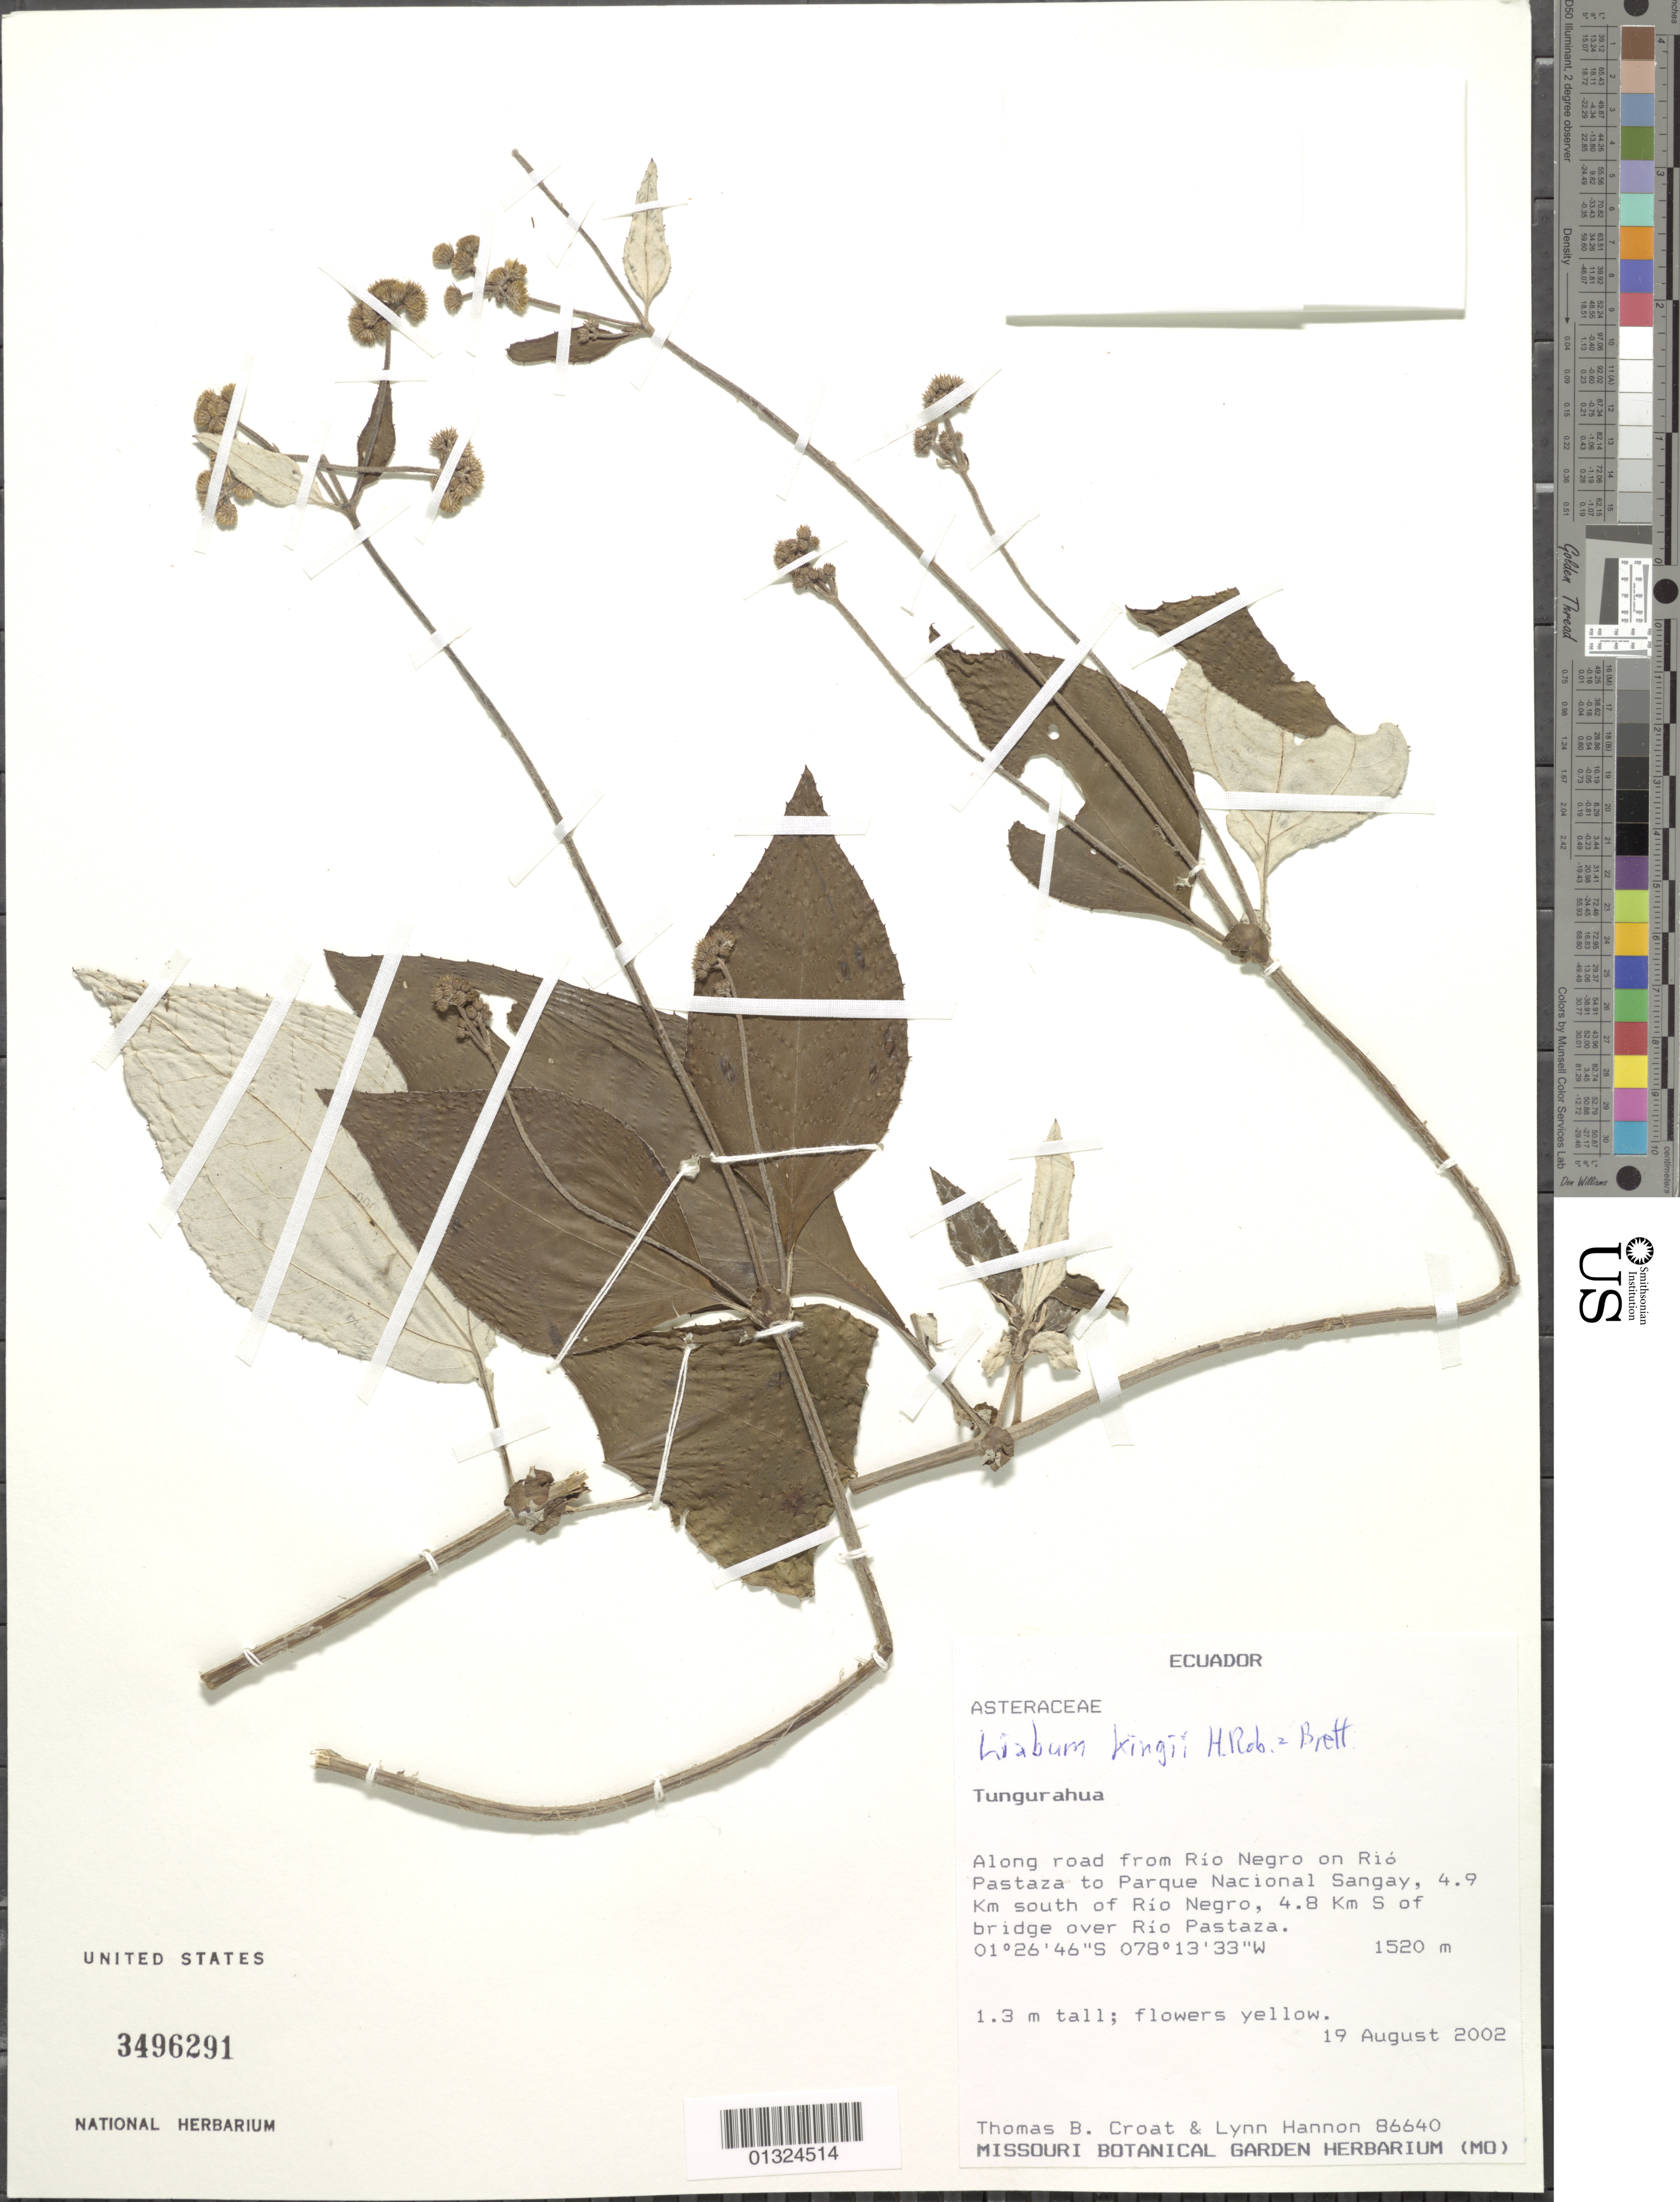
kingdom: Plantae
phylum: Tracheophyta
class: Magnoliopsida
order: Asterales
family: Asteraceae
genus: Liabum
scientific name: Liabum kingii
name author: H. Rob.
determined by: Robinson, Harold E., (US)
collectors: T. B. Croat & L. Hannon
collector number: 86640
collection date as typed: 19 Aug 2002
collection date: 2002-08-19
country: Ecuador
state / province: Tungurahua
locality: Along road from Río Negro on Río Pastaza to Parque Nacional Sangay, 4.9 km south of Río Negro, 4.8 km S of bridge over Río Pastaza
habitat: Roadside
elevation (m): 1520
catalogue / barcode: US 3496291